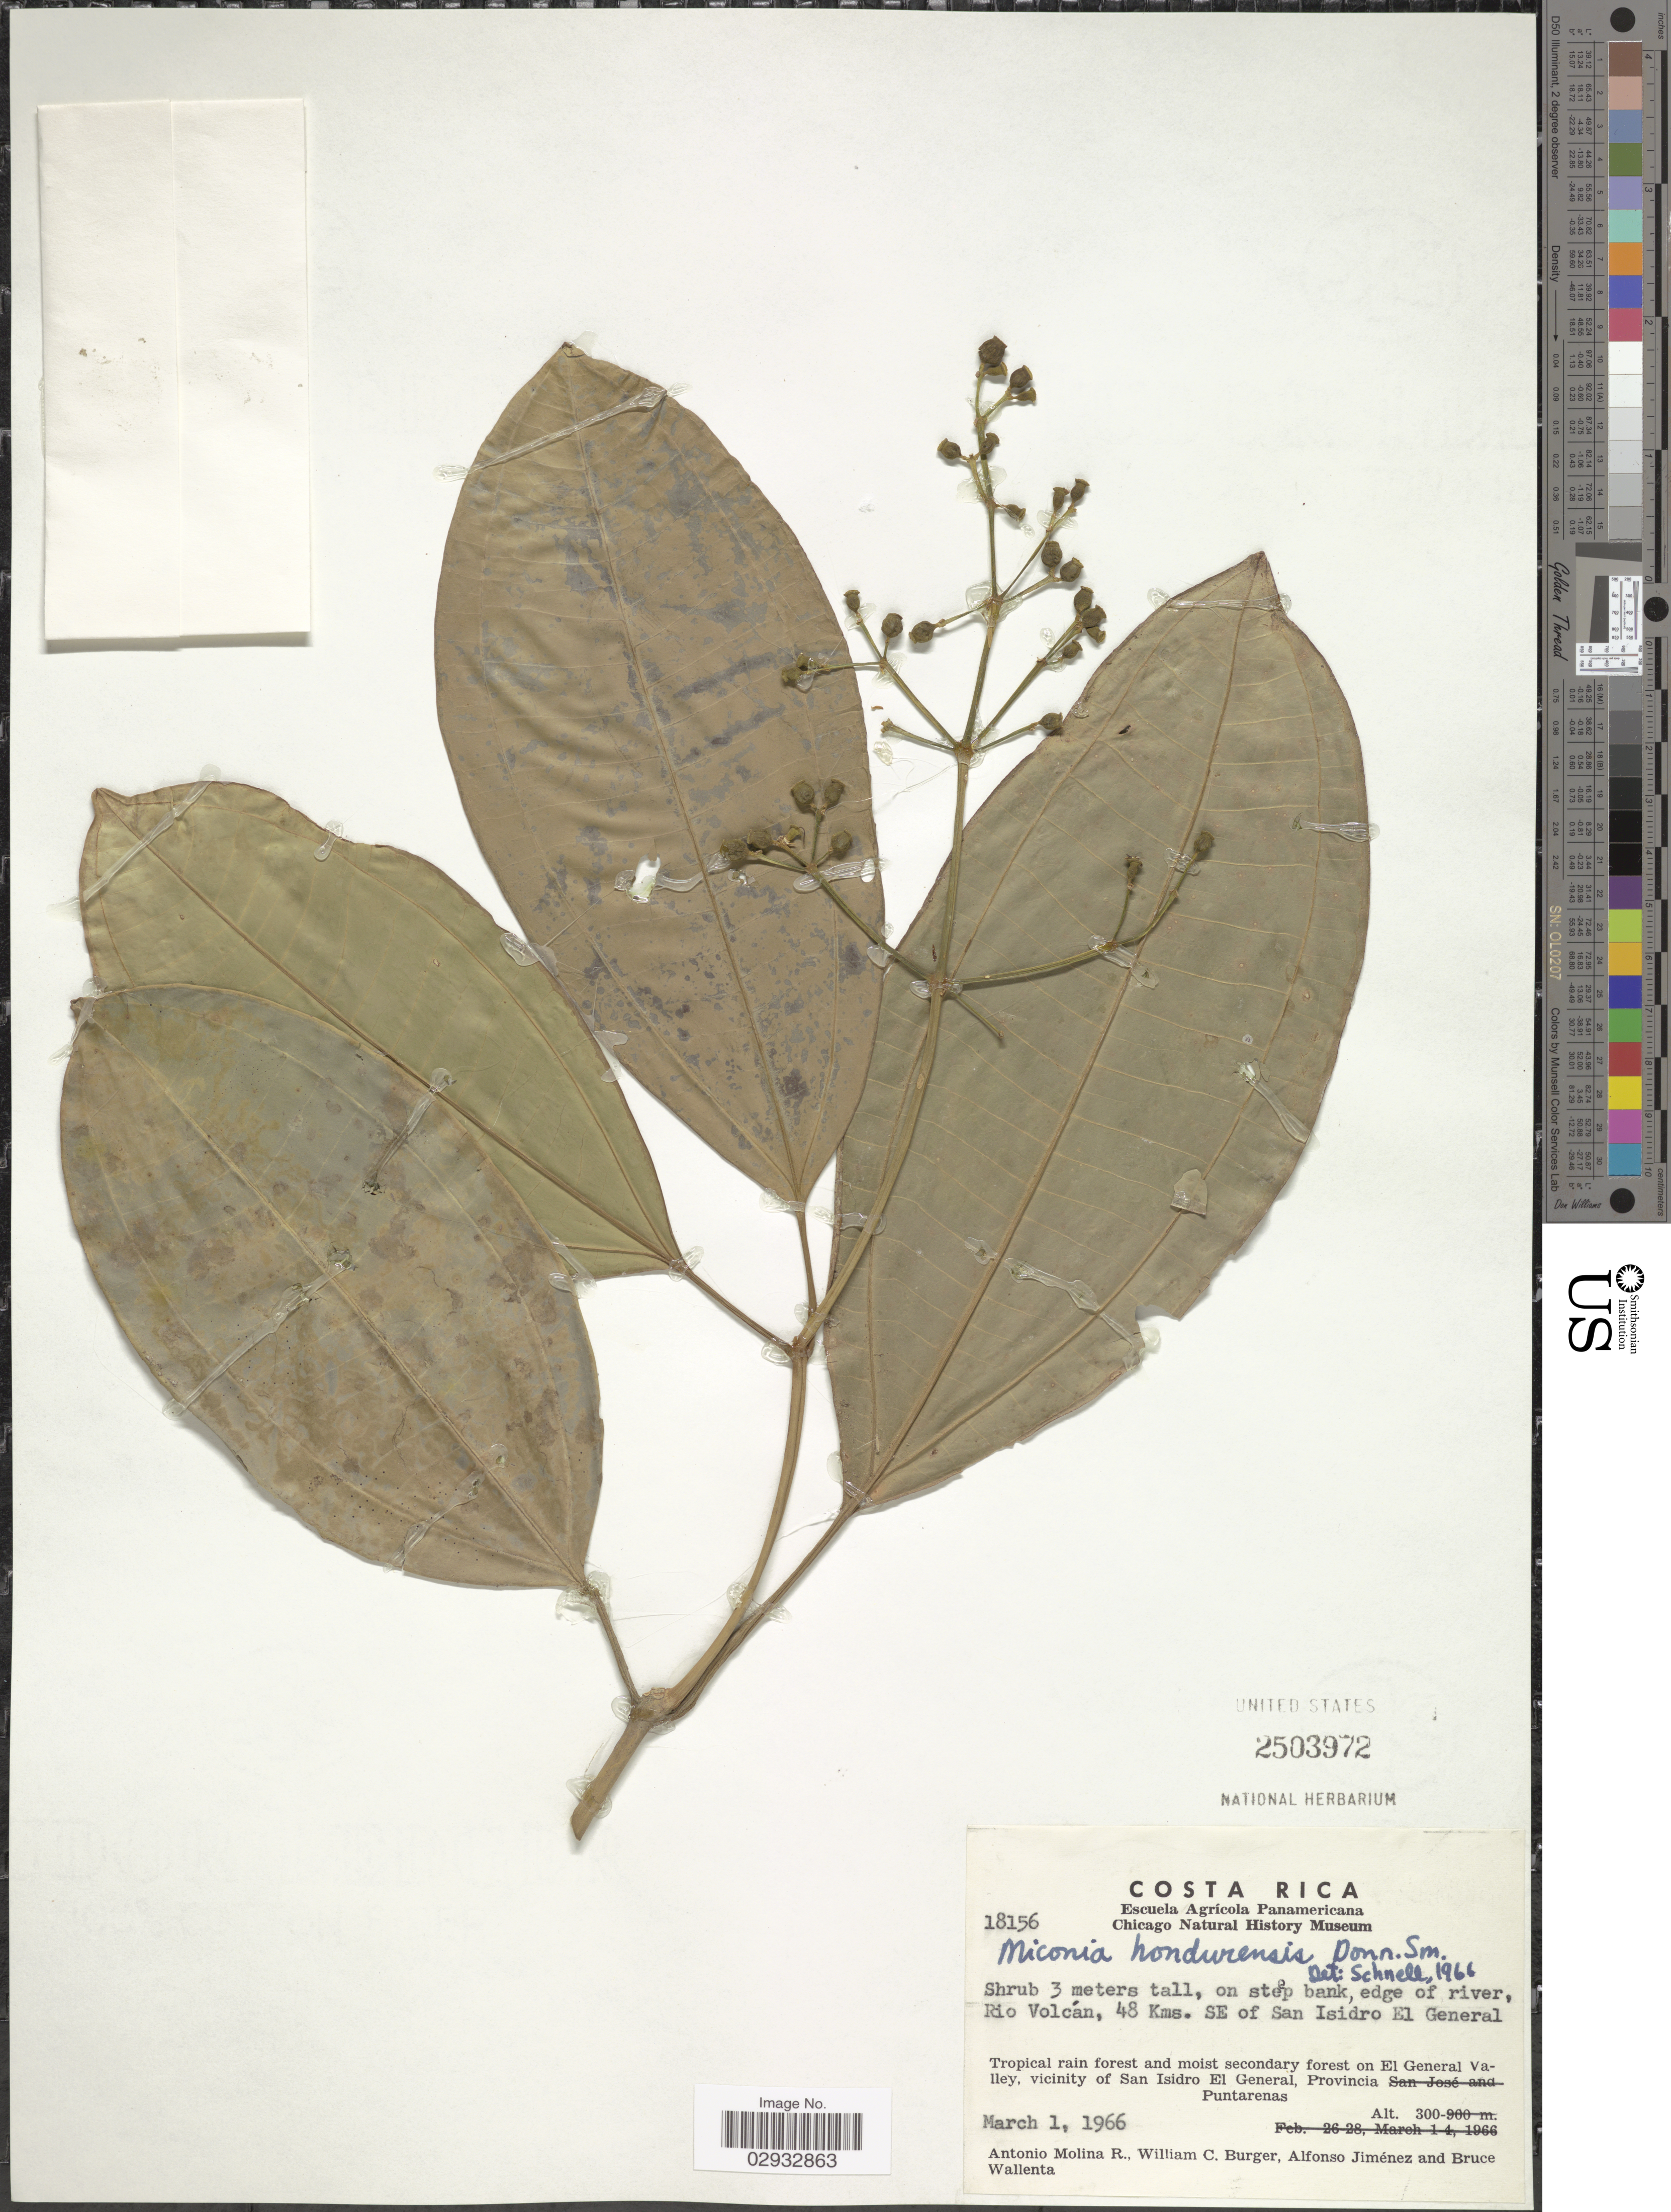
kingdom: Plantae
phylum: Tracheophyta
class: Magnoliopsida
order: Myrtales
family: Melastomataceae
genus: Miconia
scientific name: Miconia hondurensis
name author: Donn. Sm.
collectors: A. Molina R., W. Burger, A. Jiménez & B. Wallenta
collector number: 18156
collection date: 1966-03-01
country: Costa Rica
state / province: Puntarenas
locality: Rio Volcán, 48 Kms. SE of San Isidro El General. On El General, vicinity of San Isidro El General.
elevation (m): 300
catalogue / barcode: US 2503972